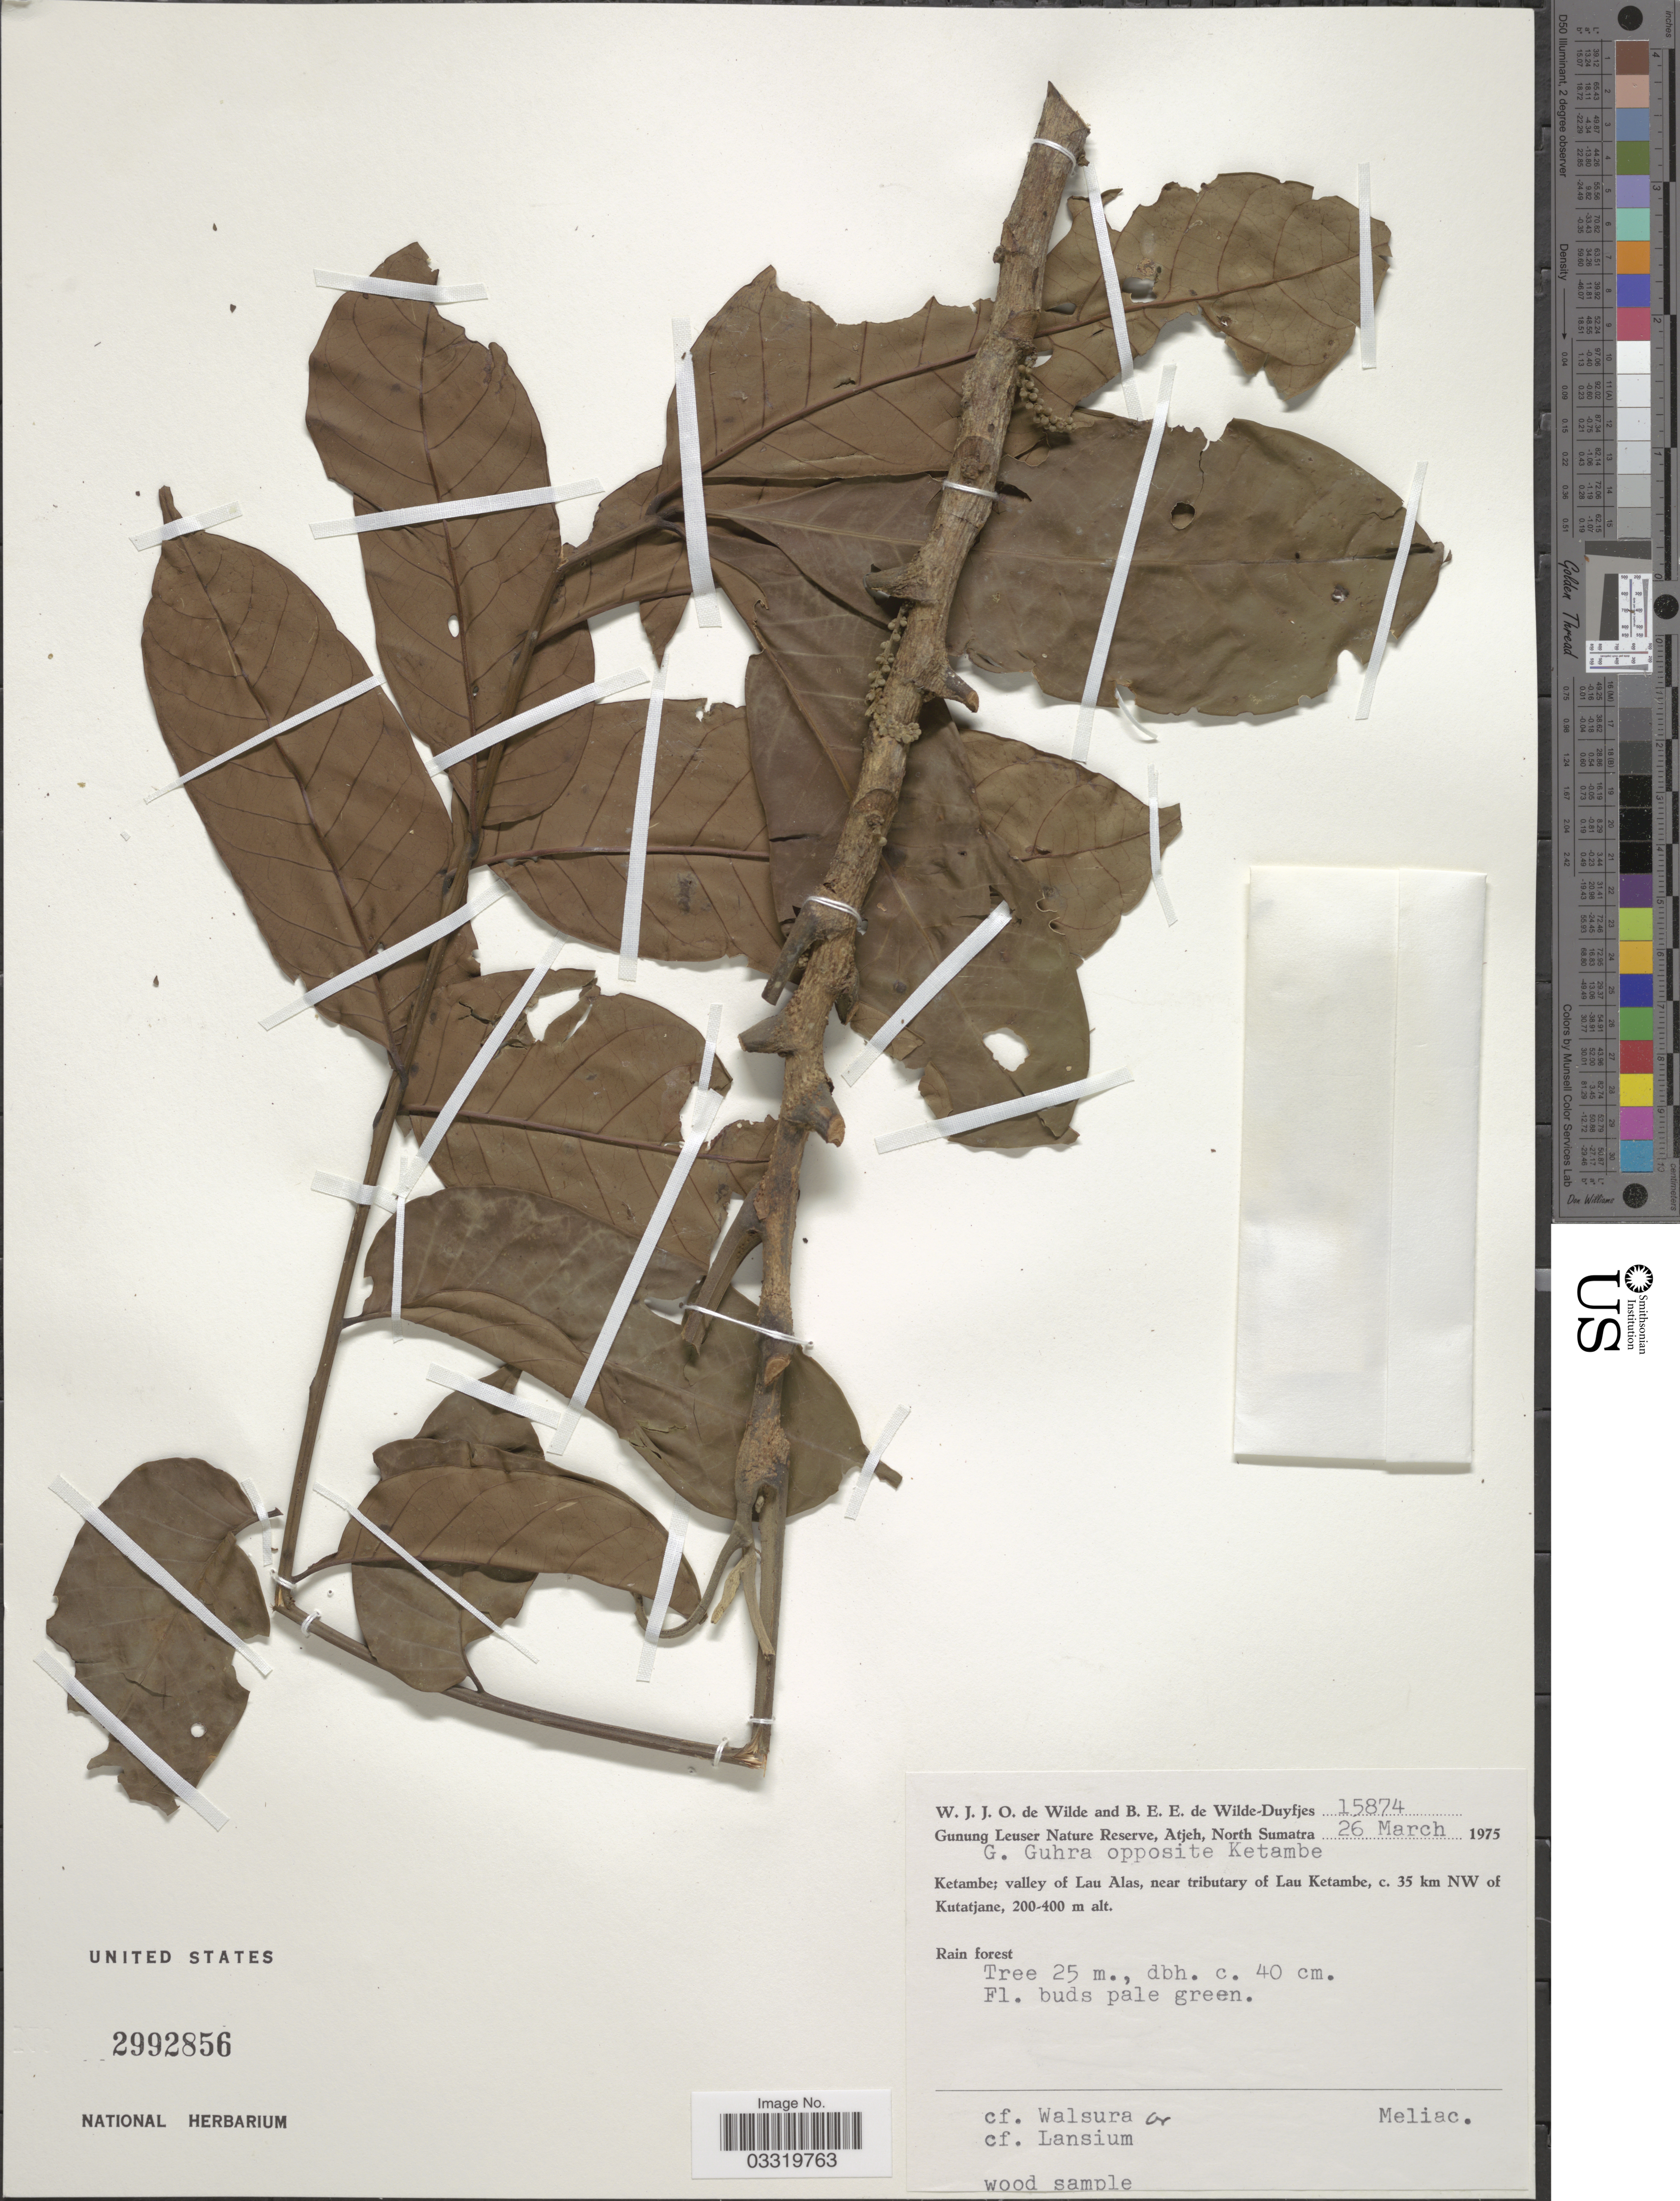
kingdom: Plantae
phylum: Tracheophyta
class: Magnoliopsida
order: Sapindales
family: Meliaceae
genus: Lansium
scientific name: Lansium sp.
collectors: W. J. de Wilde & B. E. de Wilde-Duyfjes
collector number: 15874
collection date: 1975-03-26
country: Indonesia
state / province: Sumatra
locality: Gunung Leuser Nature Reserve, Atjeh, North Sumatra, G. Guhra opposite Ketambe. Ketambe; valley of Lau Alas, near tributary of Lau Ketambe, c. 35 km NW of Kutatjane.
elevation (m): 200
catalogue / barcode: US 2992856